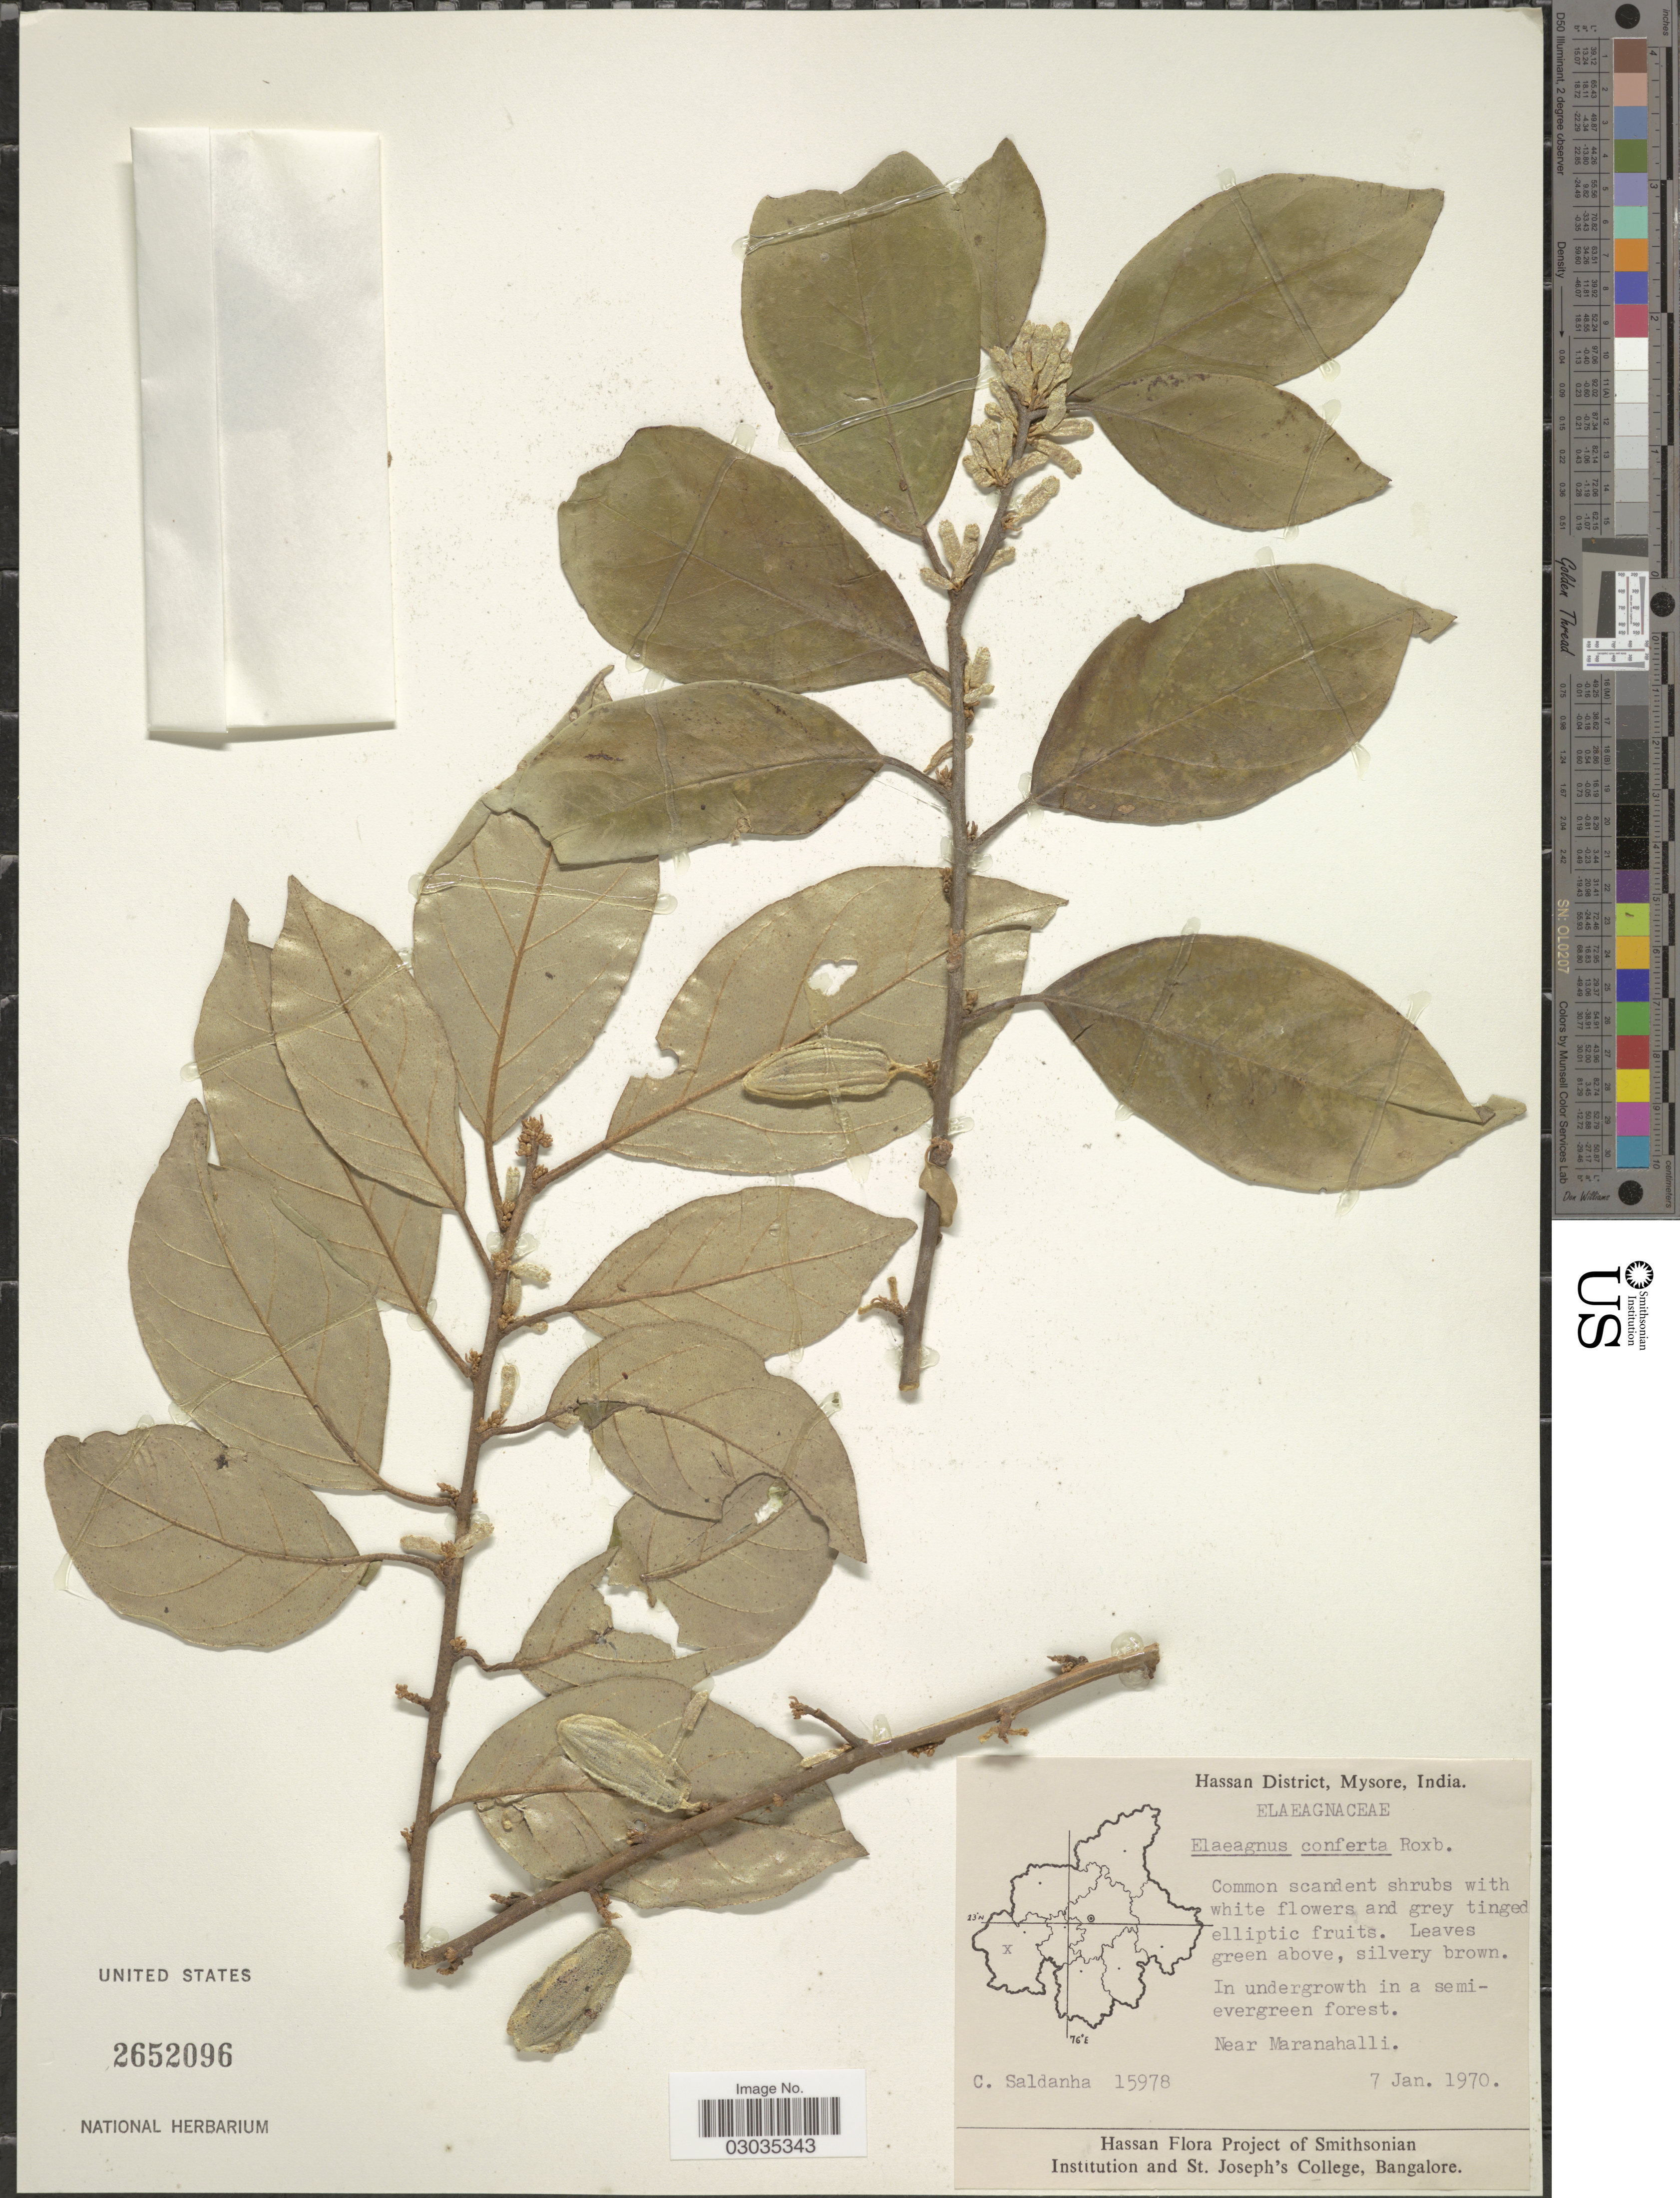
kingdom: Plantae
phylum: Tracheophyta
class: Magnoliopsida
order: Rosales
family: Elaeagnaceae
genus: Elaeagnus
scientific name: Elaeagnus conferta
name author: Roxb.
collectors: C. Saldanha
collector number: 15978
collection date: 1970-01-07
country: India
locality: Hassan District, Mysore. Near Maranahalli.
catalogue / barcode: US 2652096